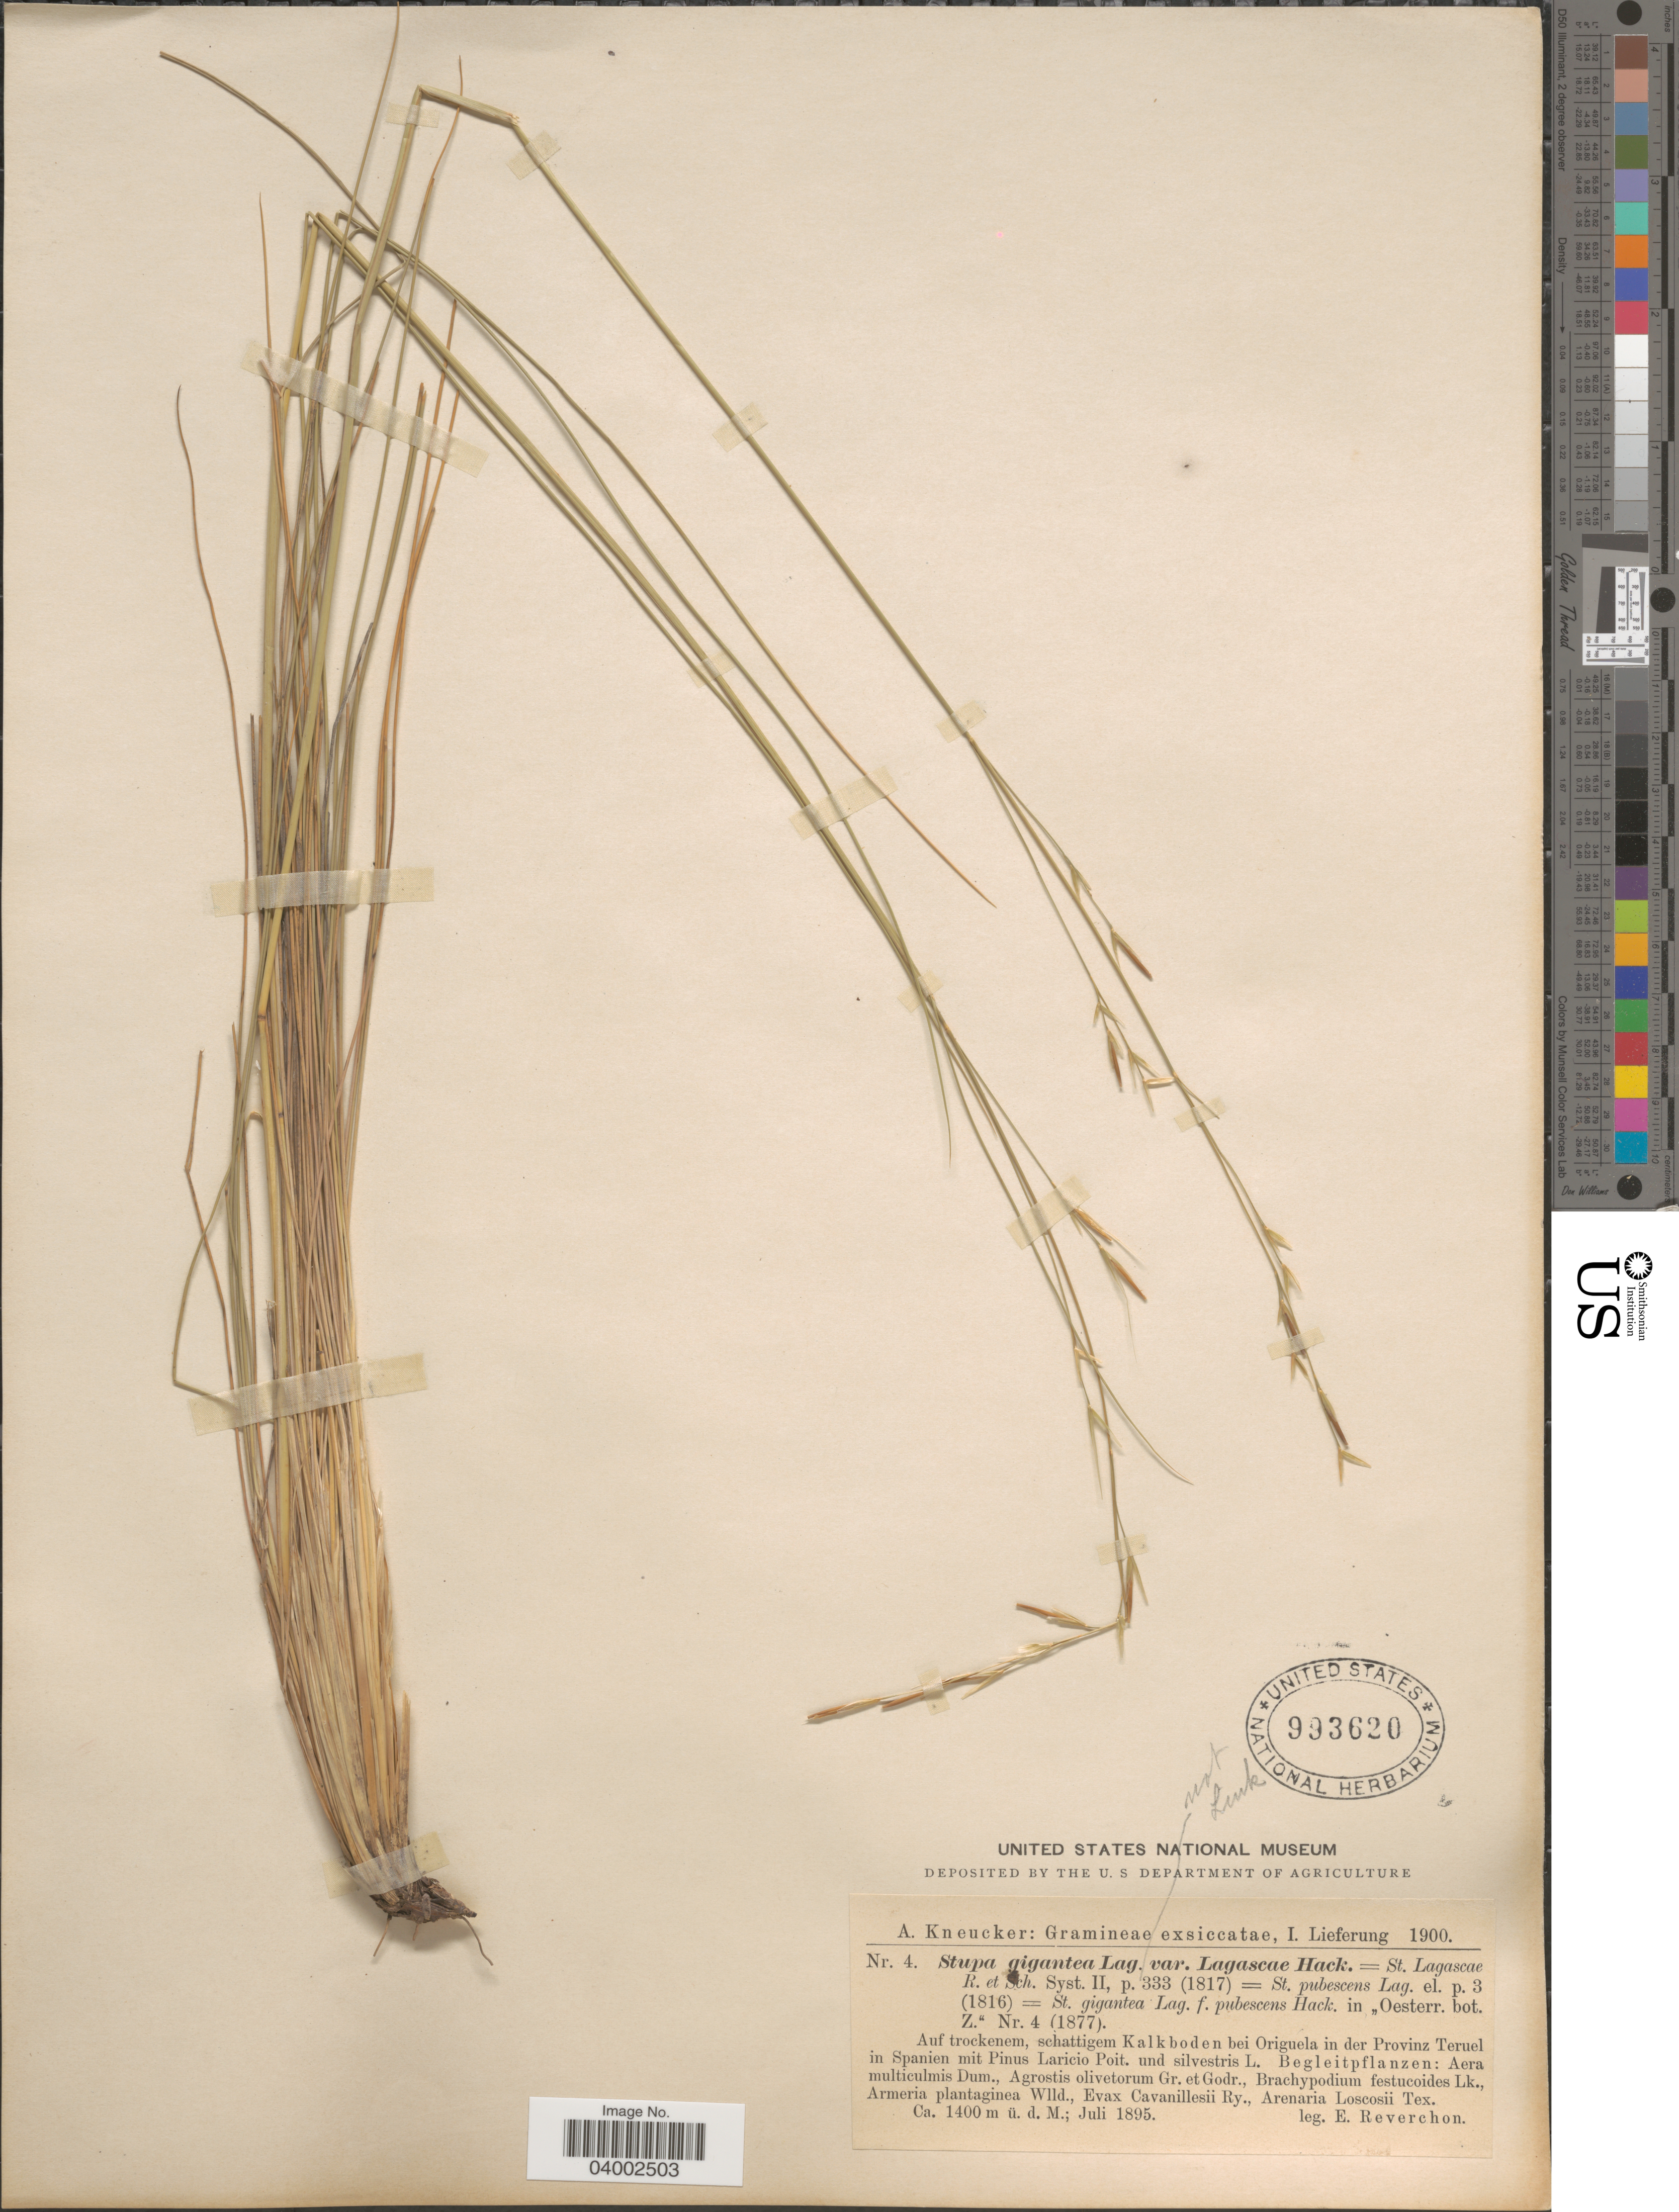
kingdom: Plantae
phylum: Tracheophyta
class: Liliopsida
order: Poales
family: Poaceae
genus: Stipa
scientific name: Stipa lagascae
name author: Schult. & Roem.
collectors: E. Reverchon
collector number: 4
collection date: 1895-07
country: Spain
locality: Auf trockenem, schattigem Kalkboden bei Origuela in der Provinz Teruel in Spanien mit Pinus Laricio Poit. und silvestris L.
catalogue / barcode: US 993620